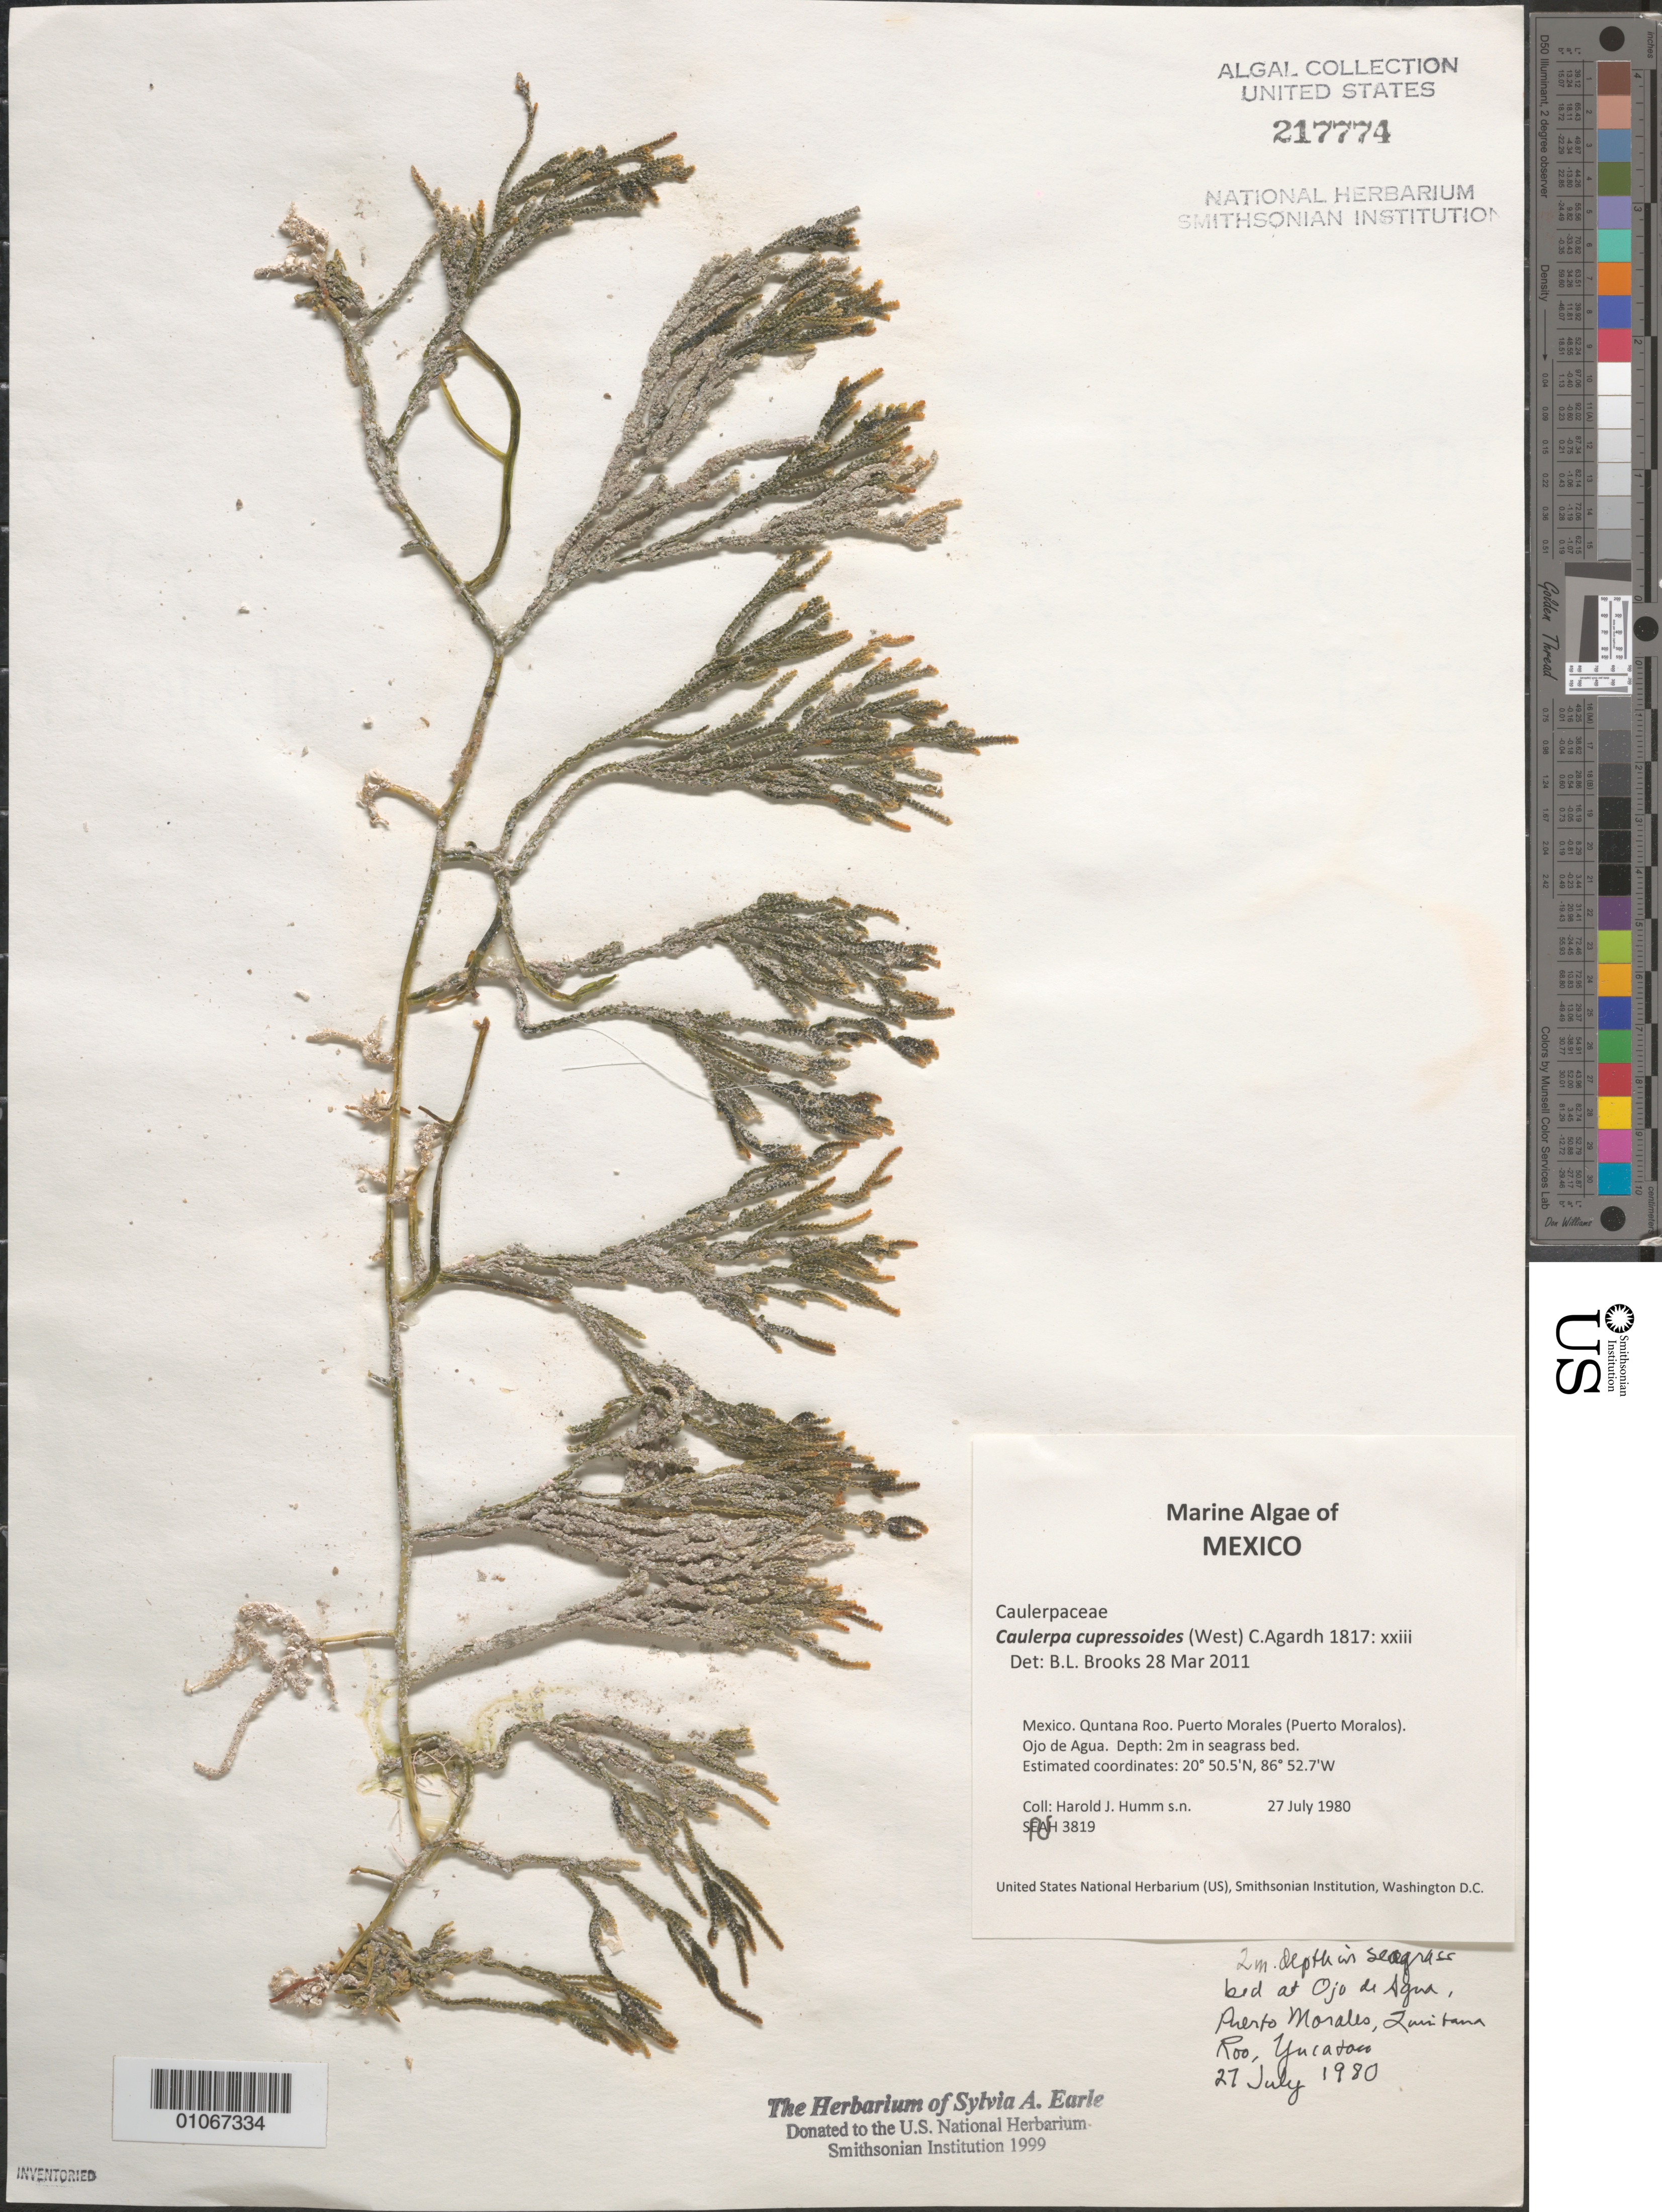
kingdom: Plantae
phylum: Chlorophyta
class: Ulvophyceae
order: Bryopsidales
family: Caulerpaceae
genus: Caulerpa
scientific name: Caulerpa cupressoides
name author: (Vahl) C. Agardh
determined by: Brooks, B. L., (BOT), Smithsonian Institution - National Museum of Natural History (UNITED STATES)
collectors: H. J. Humm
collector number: SAEH 3819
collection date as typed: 27 Jul 1980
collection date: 1980-07-27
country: Mexico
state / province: Quintana Roo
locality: Puerto Morales (Puerto Moralos), Ojo de Agua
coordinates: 20 50.5'N, 86 52.7'W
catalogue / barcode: US 217774